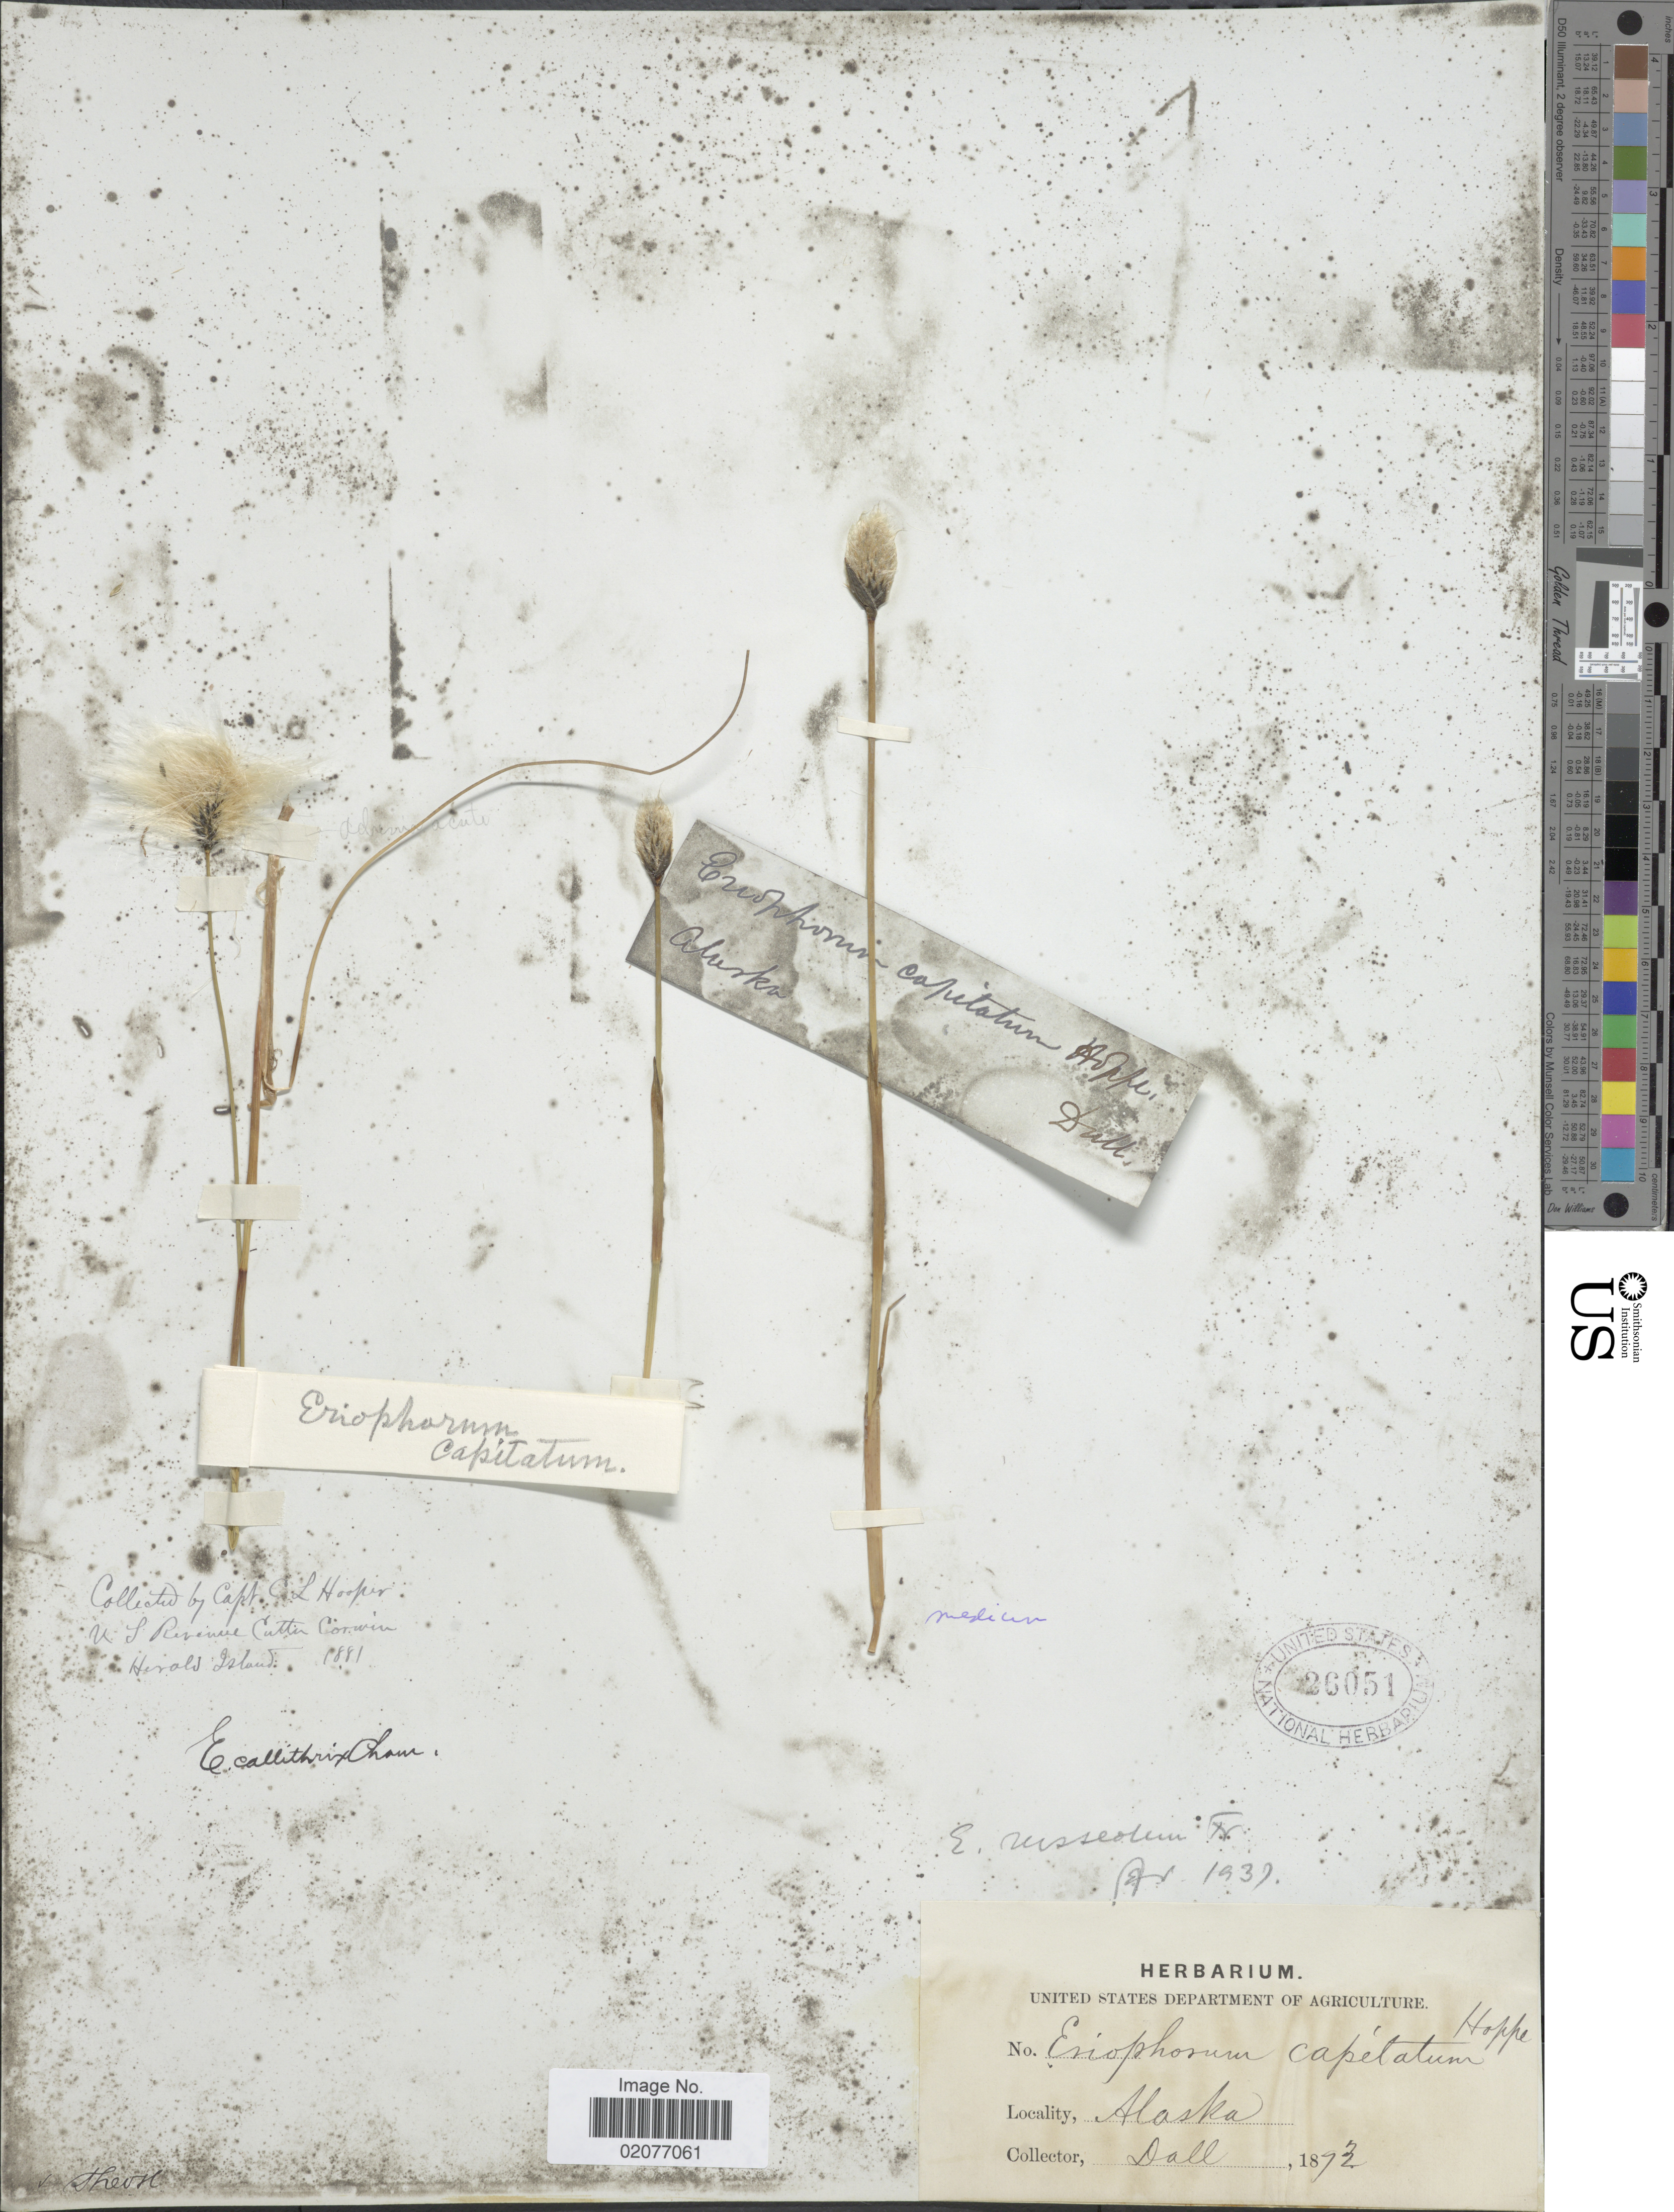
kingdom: Plantae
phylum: Tracheophyta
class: Liliopsida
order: Poales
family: Cyperaceae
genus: Eriophorum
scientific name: Eriophorum x medium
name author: Andersson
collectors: -. Dall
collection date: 1872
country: United States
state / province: Alaska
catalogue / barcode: US 26051